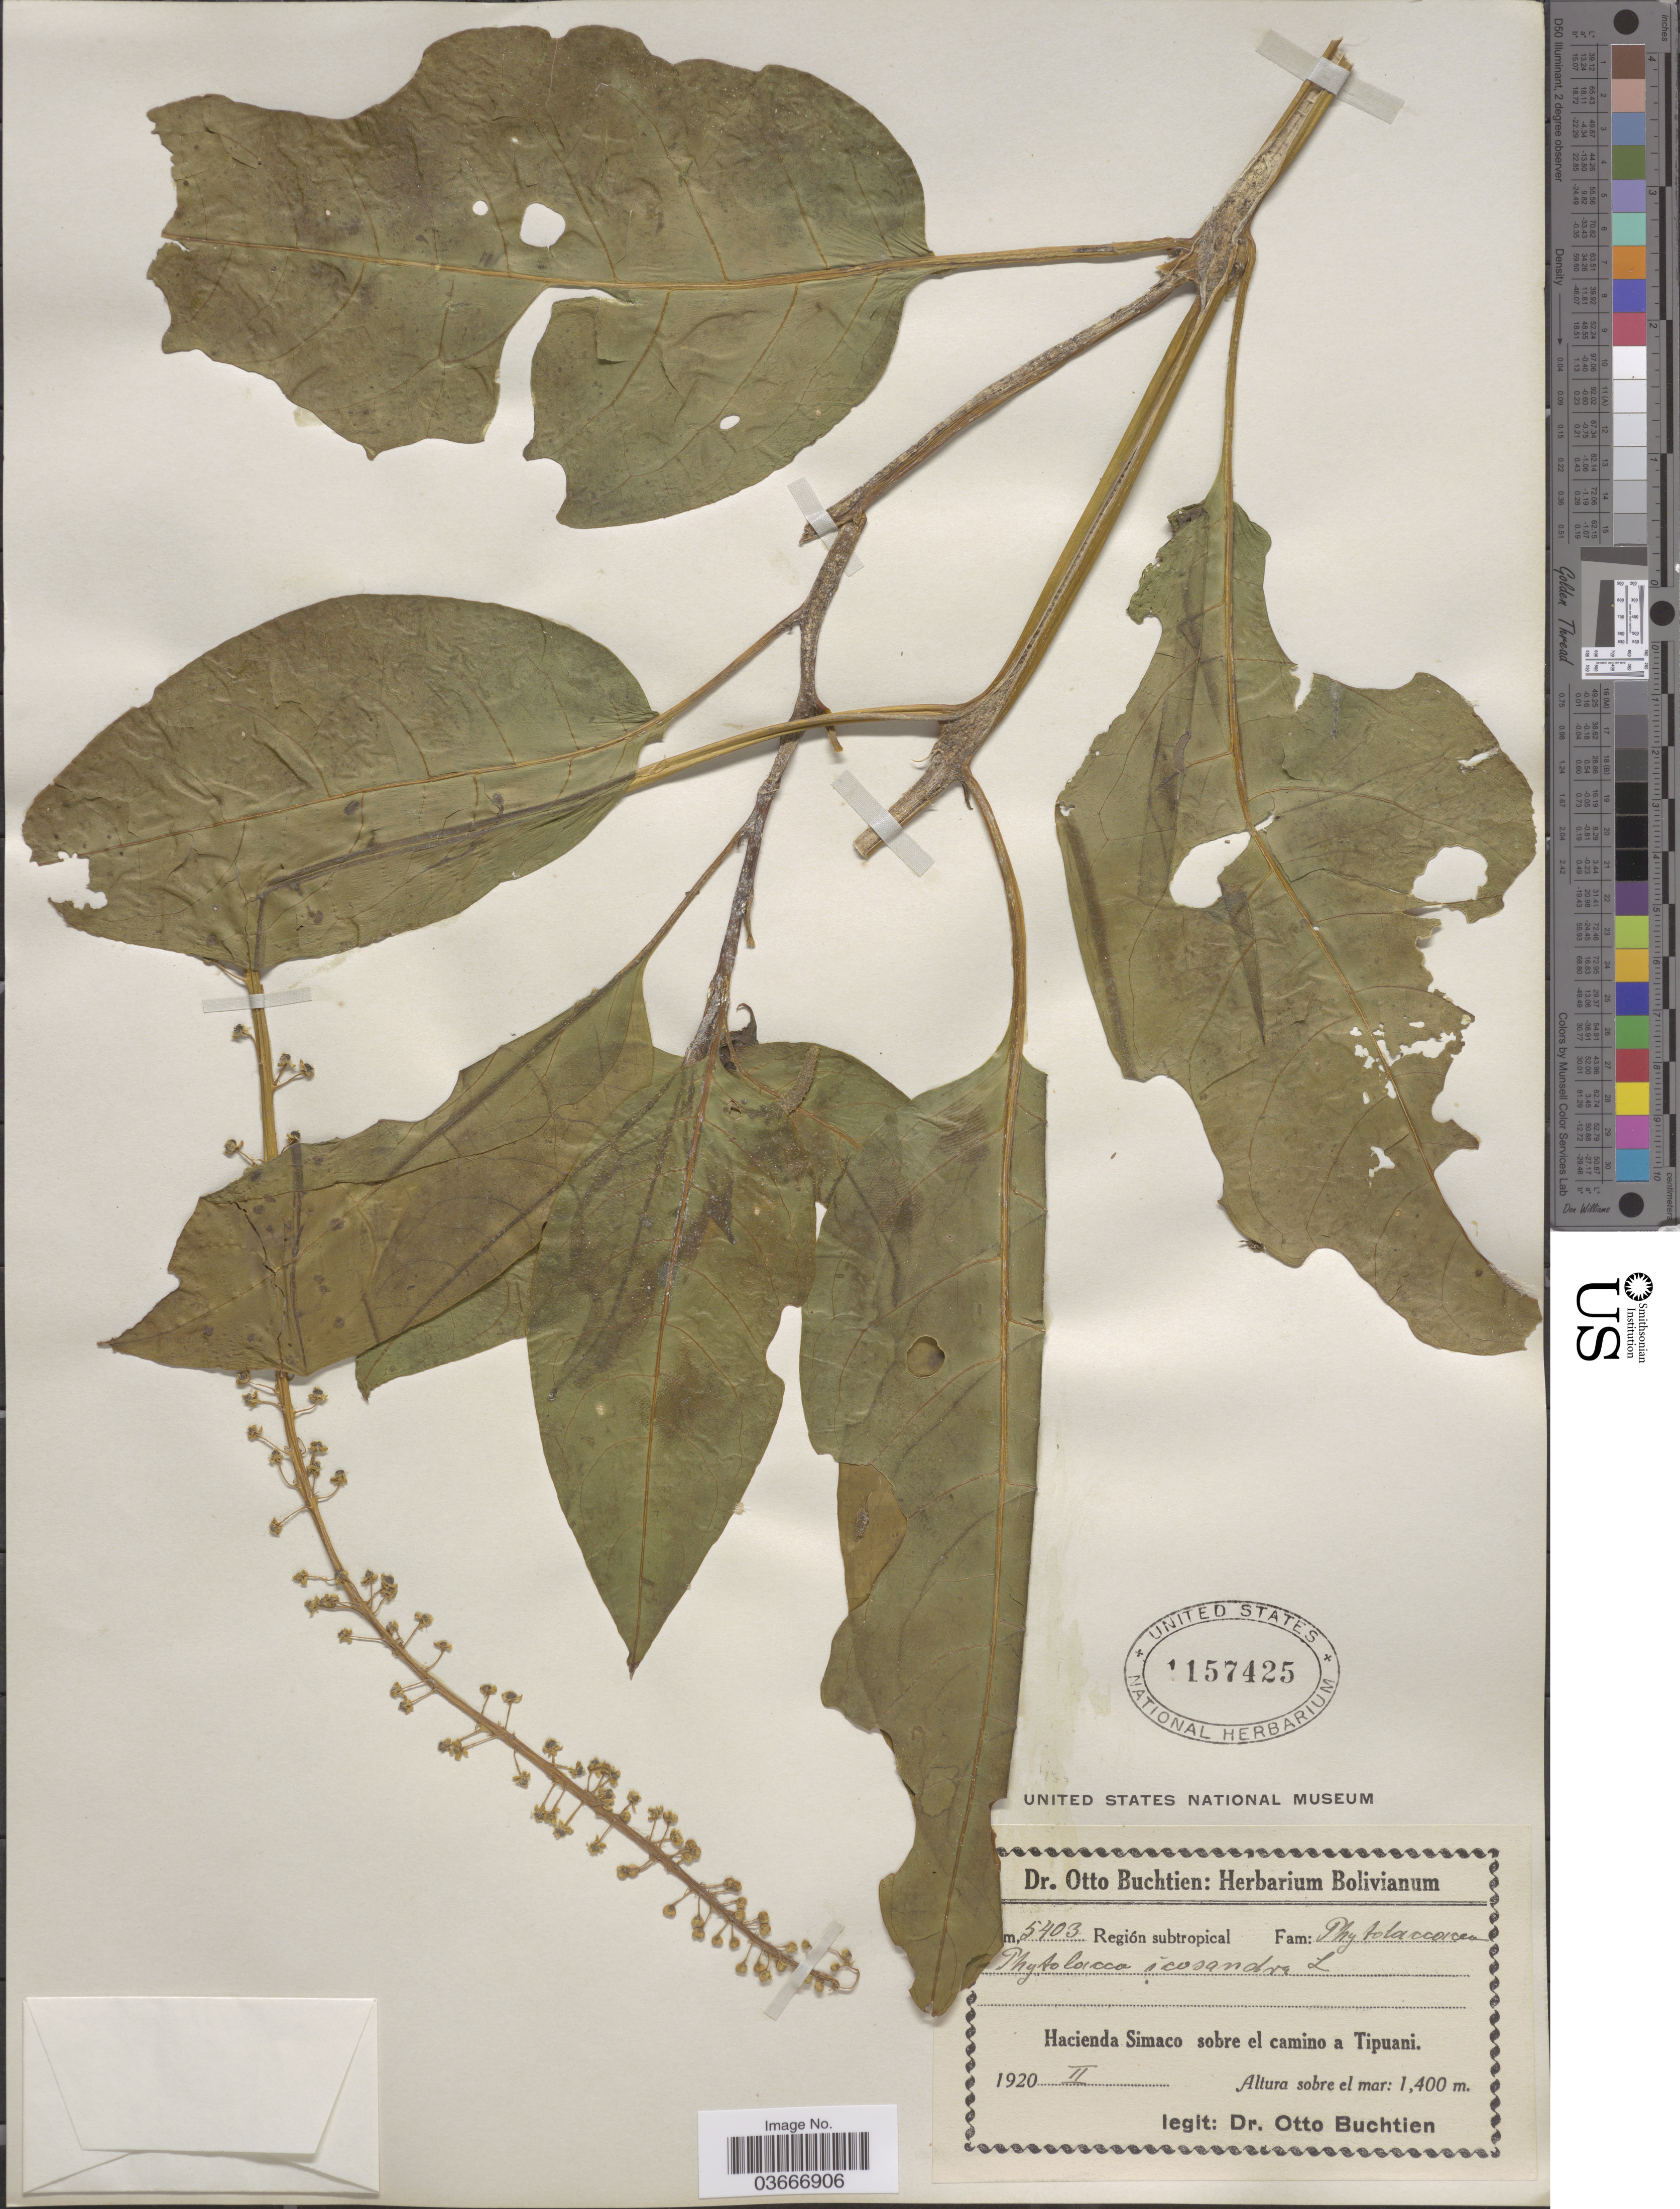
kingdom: Plantae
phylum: Tracheophyta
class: Magnoliopsida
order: Caryophyllales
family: Phytolaccaceae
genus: Phytolacca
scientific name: Phytolacca rivinoides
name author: Kunth & C.D. Bouché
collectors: O. Buchtien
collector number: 5403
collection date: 1920-02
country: Bolivia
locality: Región subtropical. Hacienda Simaco sobre el camino a Tipuani.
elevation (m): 1400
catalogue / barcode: US 1157425